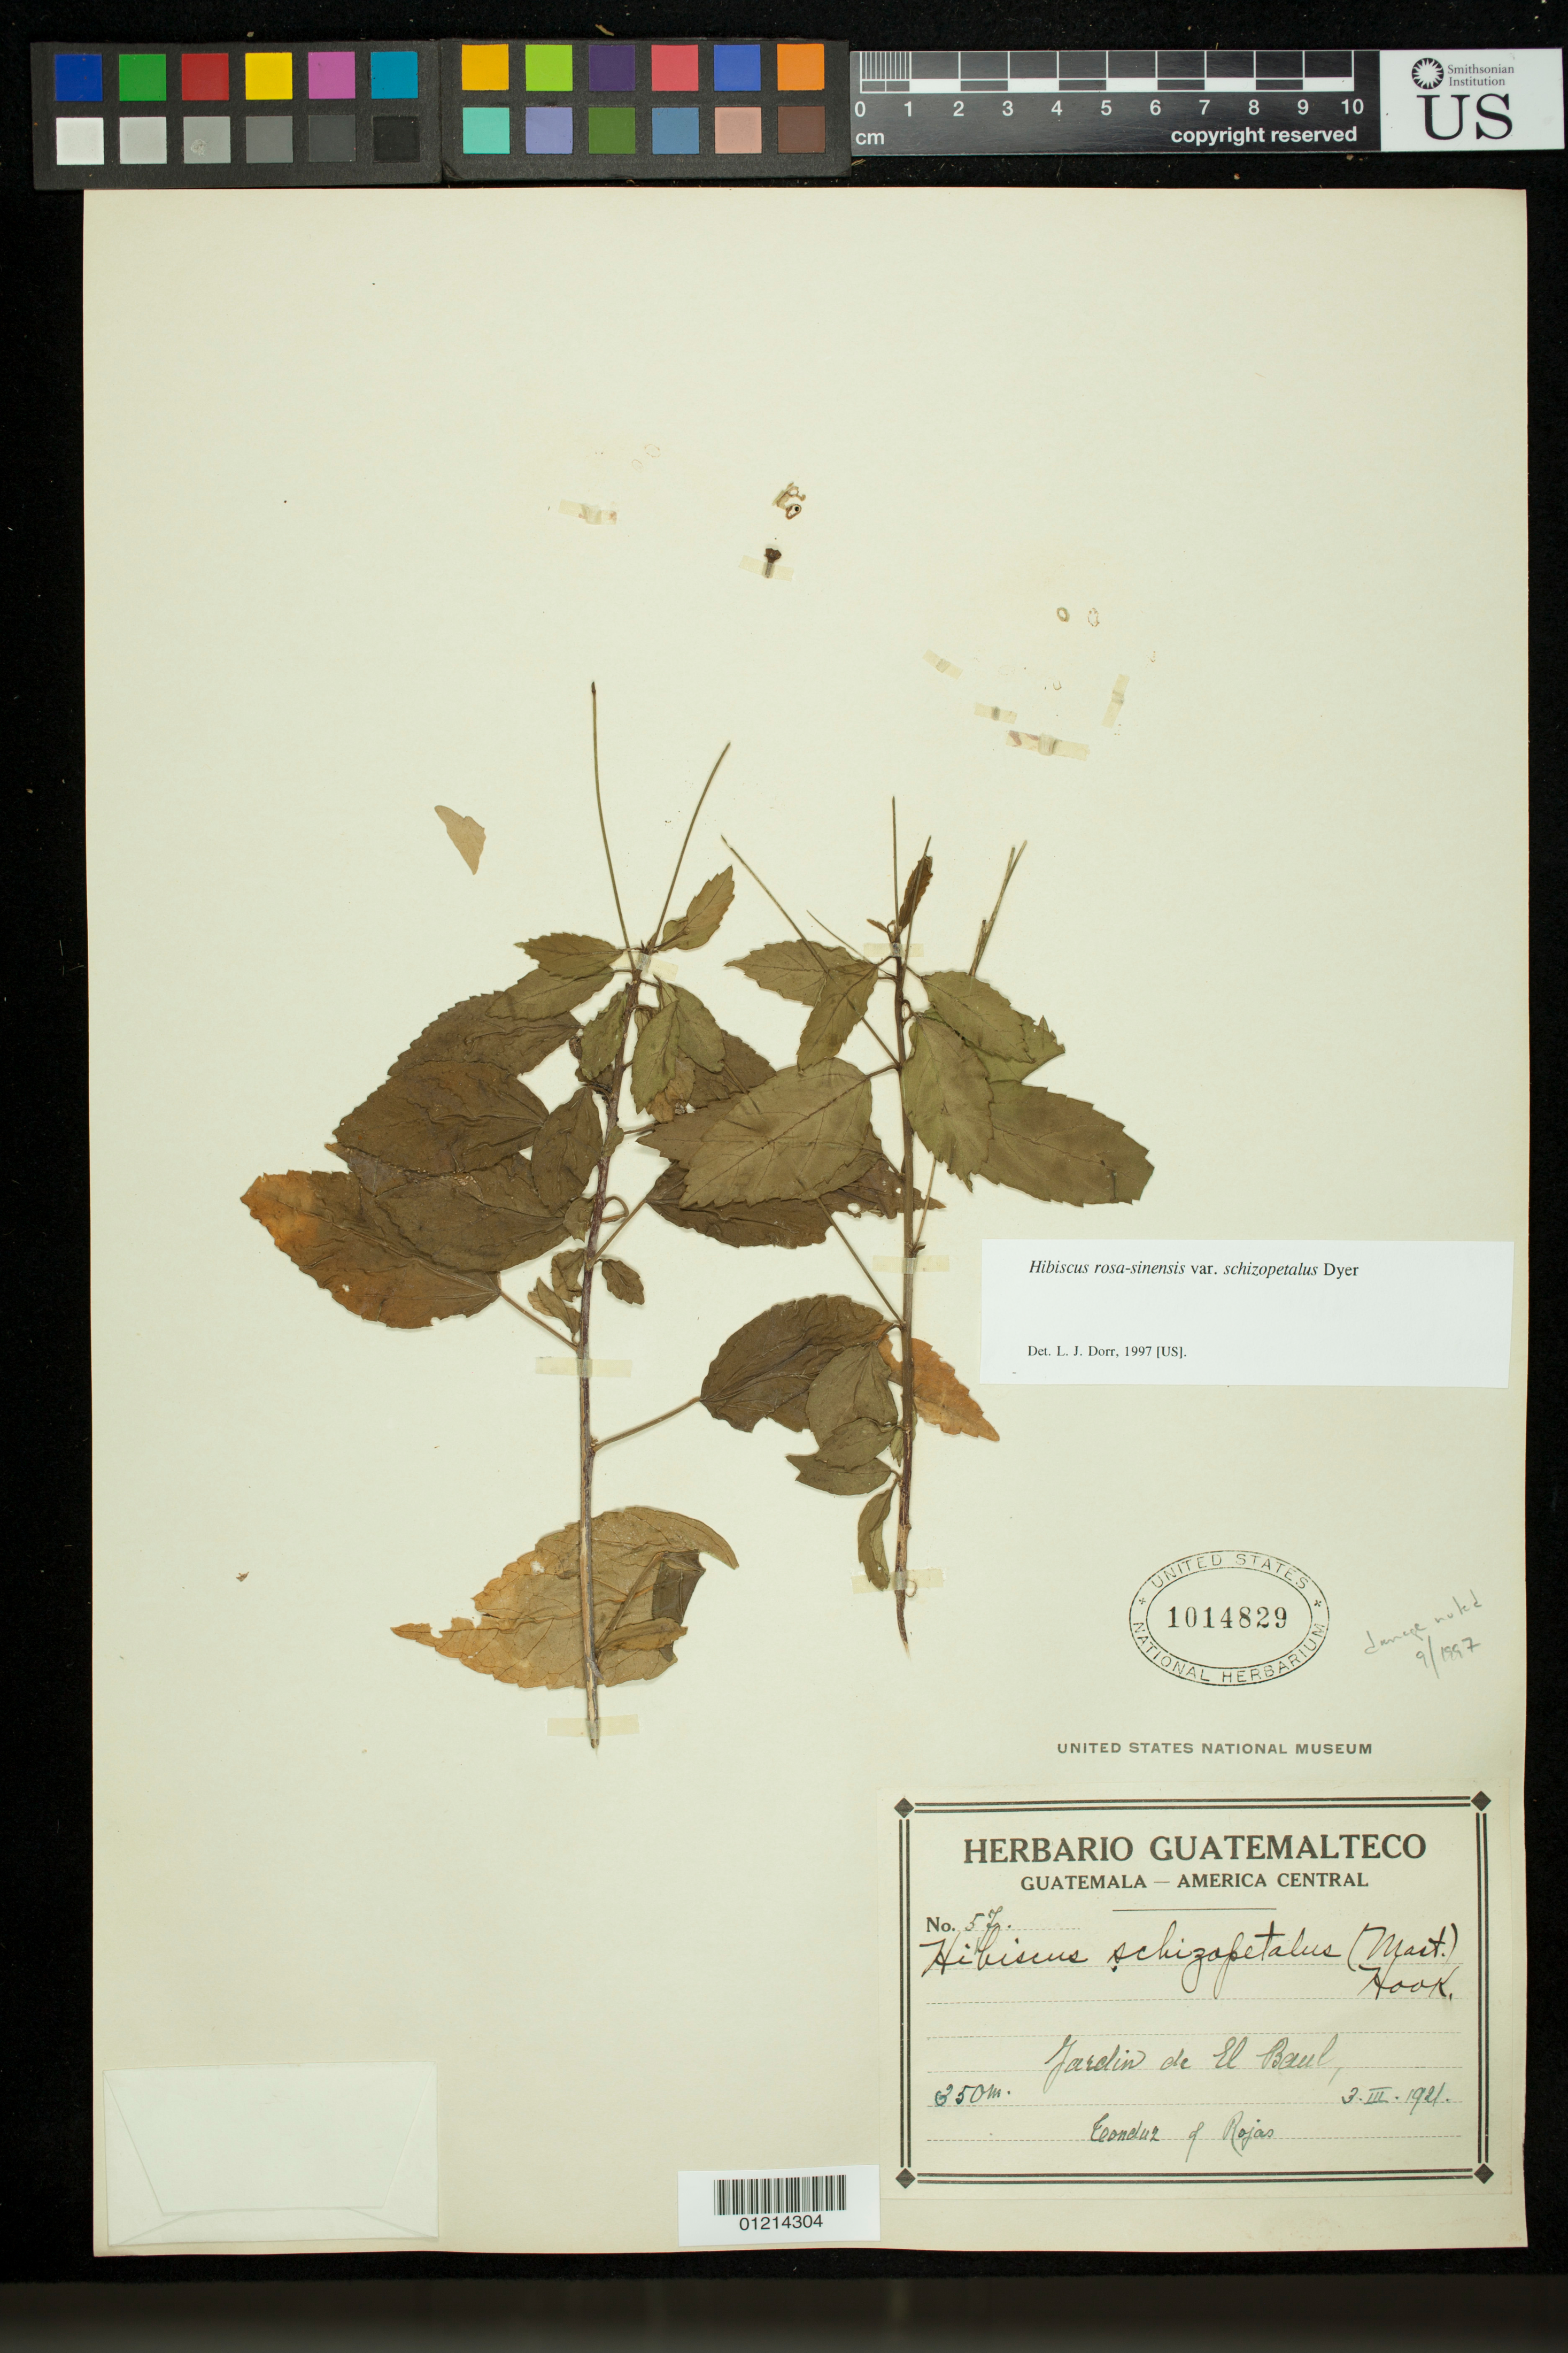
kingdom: Plantae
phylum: Tracheophyta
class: Magnoliopsida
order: Malvales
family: Malvaceae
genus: Hibiscus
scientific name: Hibiscus rosa-sinensis var. schizopetalus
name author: Dyer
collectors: A. Tonduz & Rojas, --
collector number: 57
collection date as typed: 3/3/1921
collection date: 1921-03-03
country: Guatemala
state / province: Escuintla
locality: Jardin de El Baul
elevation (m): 350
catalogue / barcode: US 1014829